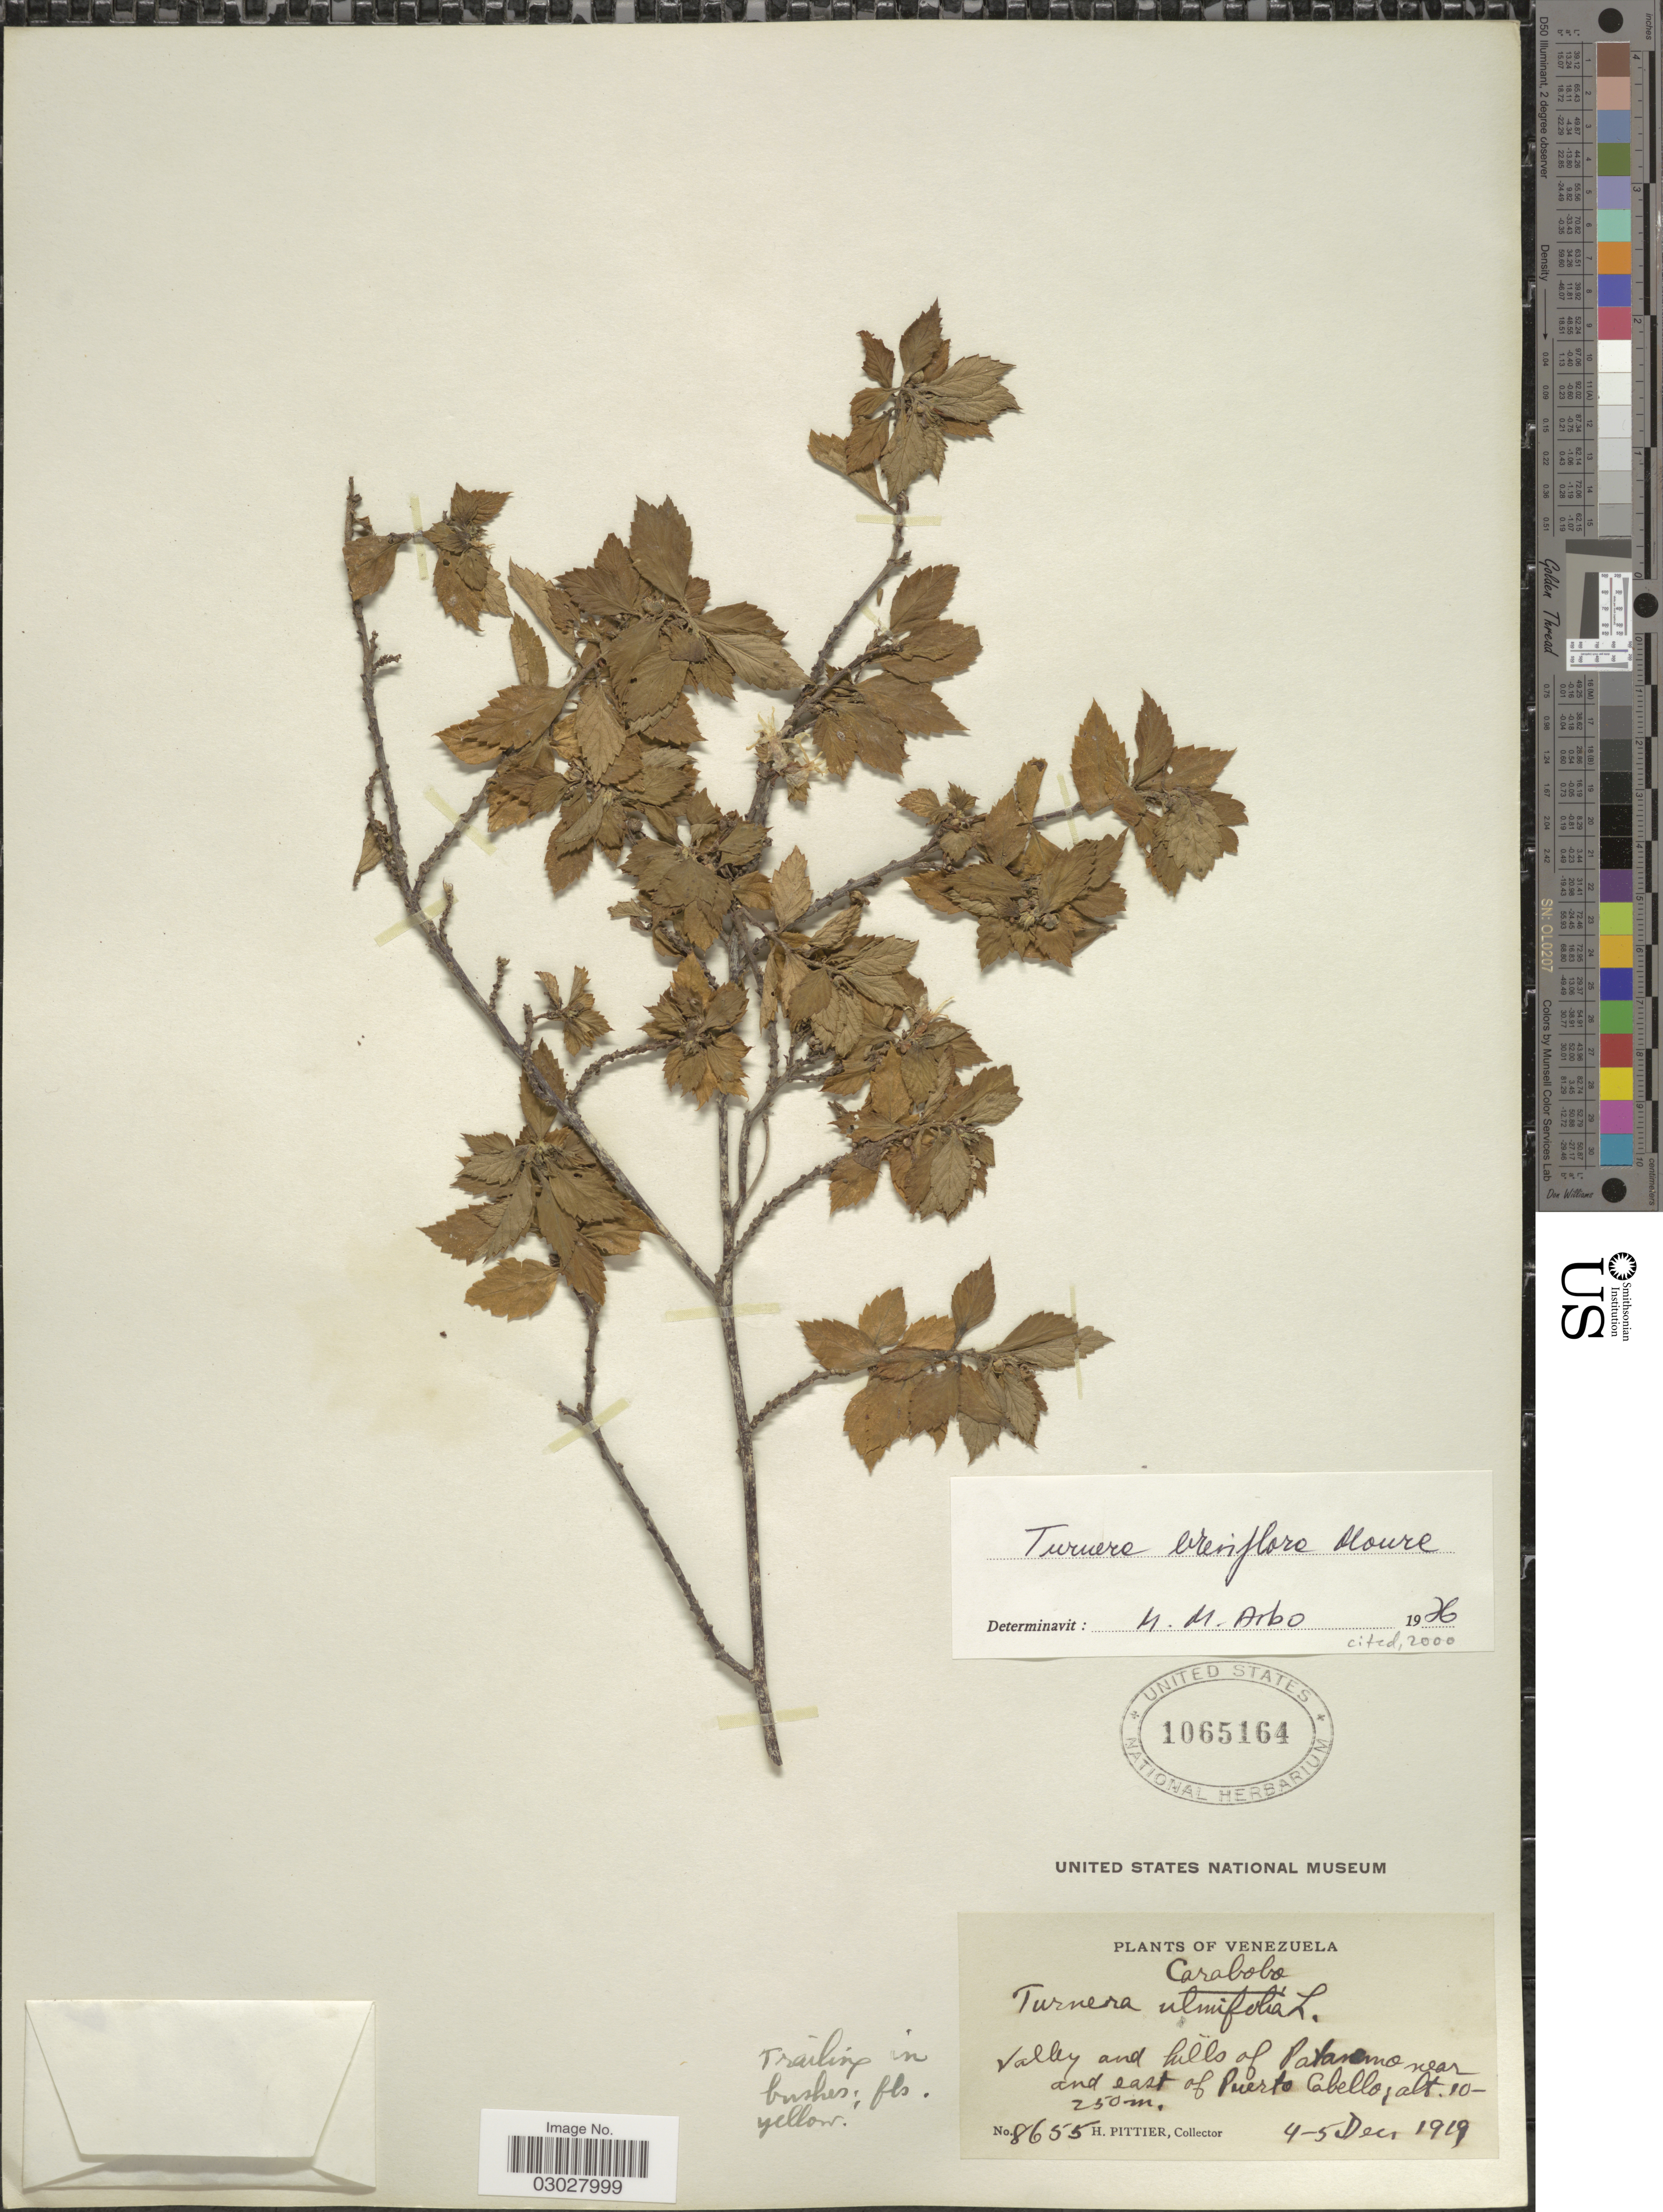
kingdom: Plantae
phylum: Tracheophyta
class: Magnoliopsida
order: Malpighiales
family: Turneraceae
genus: Turnera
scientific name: Turnera breviflora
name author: Moura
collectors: H. F. Pittier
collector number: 8655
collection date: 1919-12-04/1919-12-05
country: Venezuela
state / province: Carabobo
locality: Valley and hills of Patanemo near and east of Puerto Cabello.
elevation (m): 10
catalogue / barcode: US 1065164